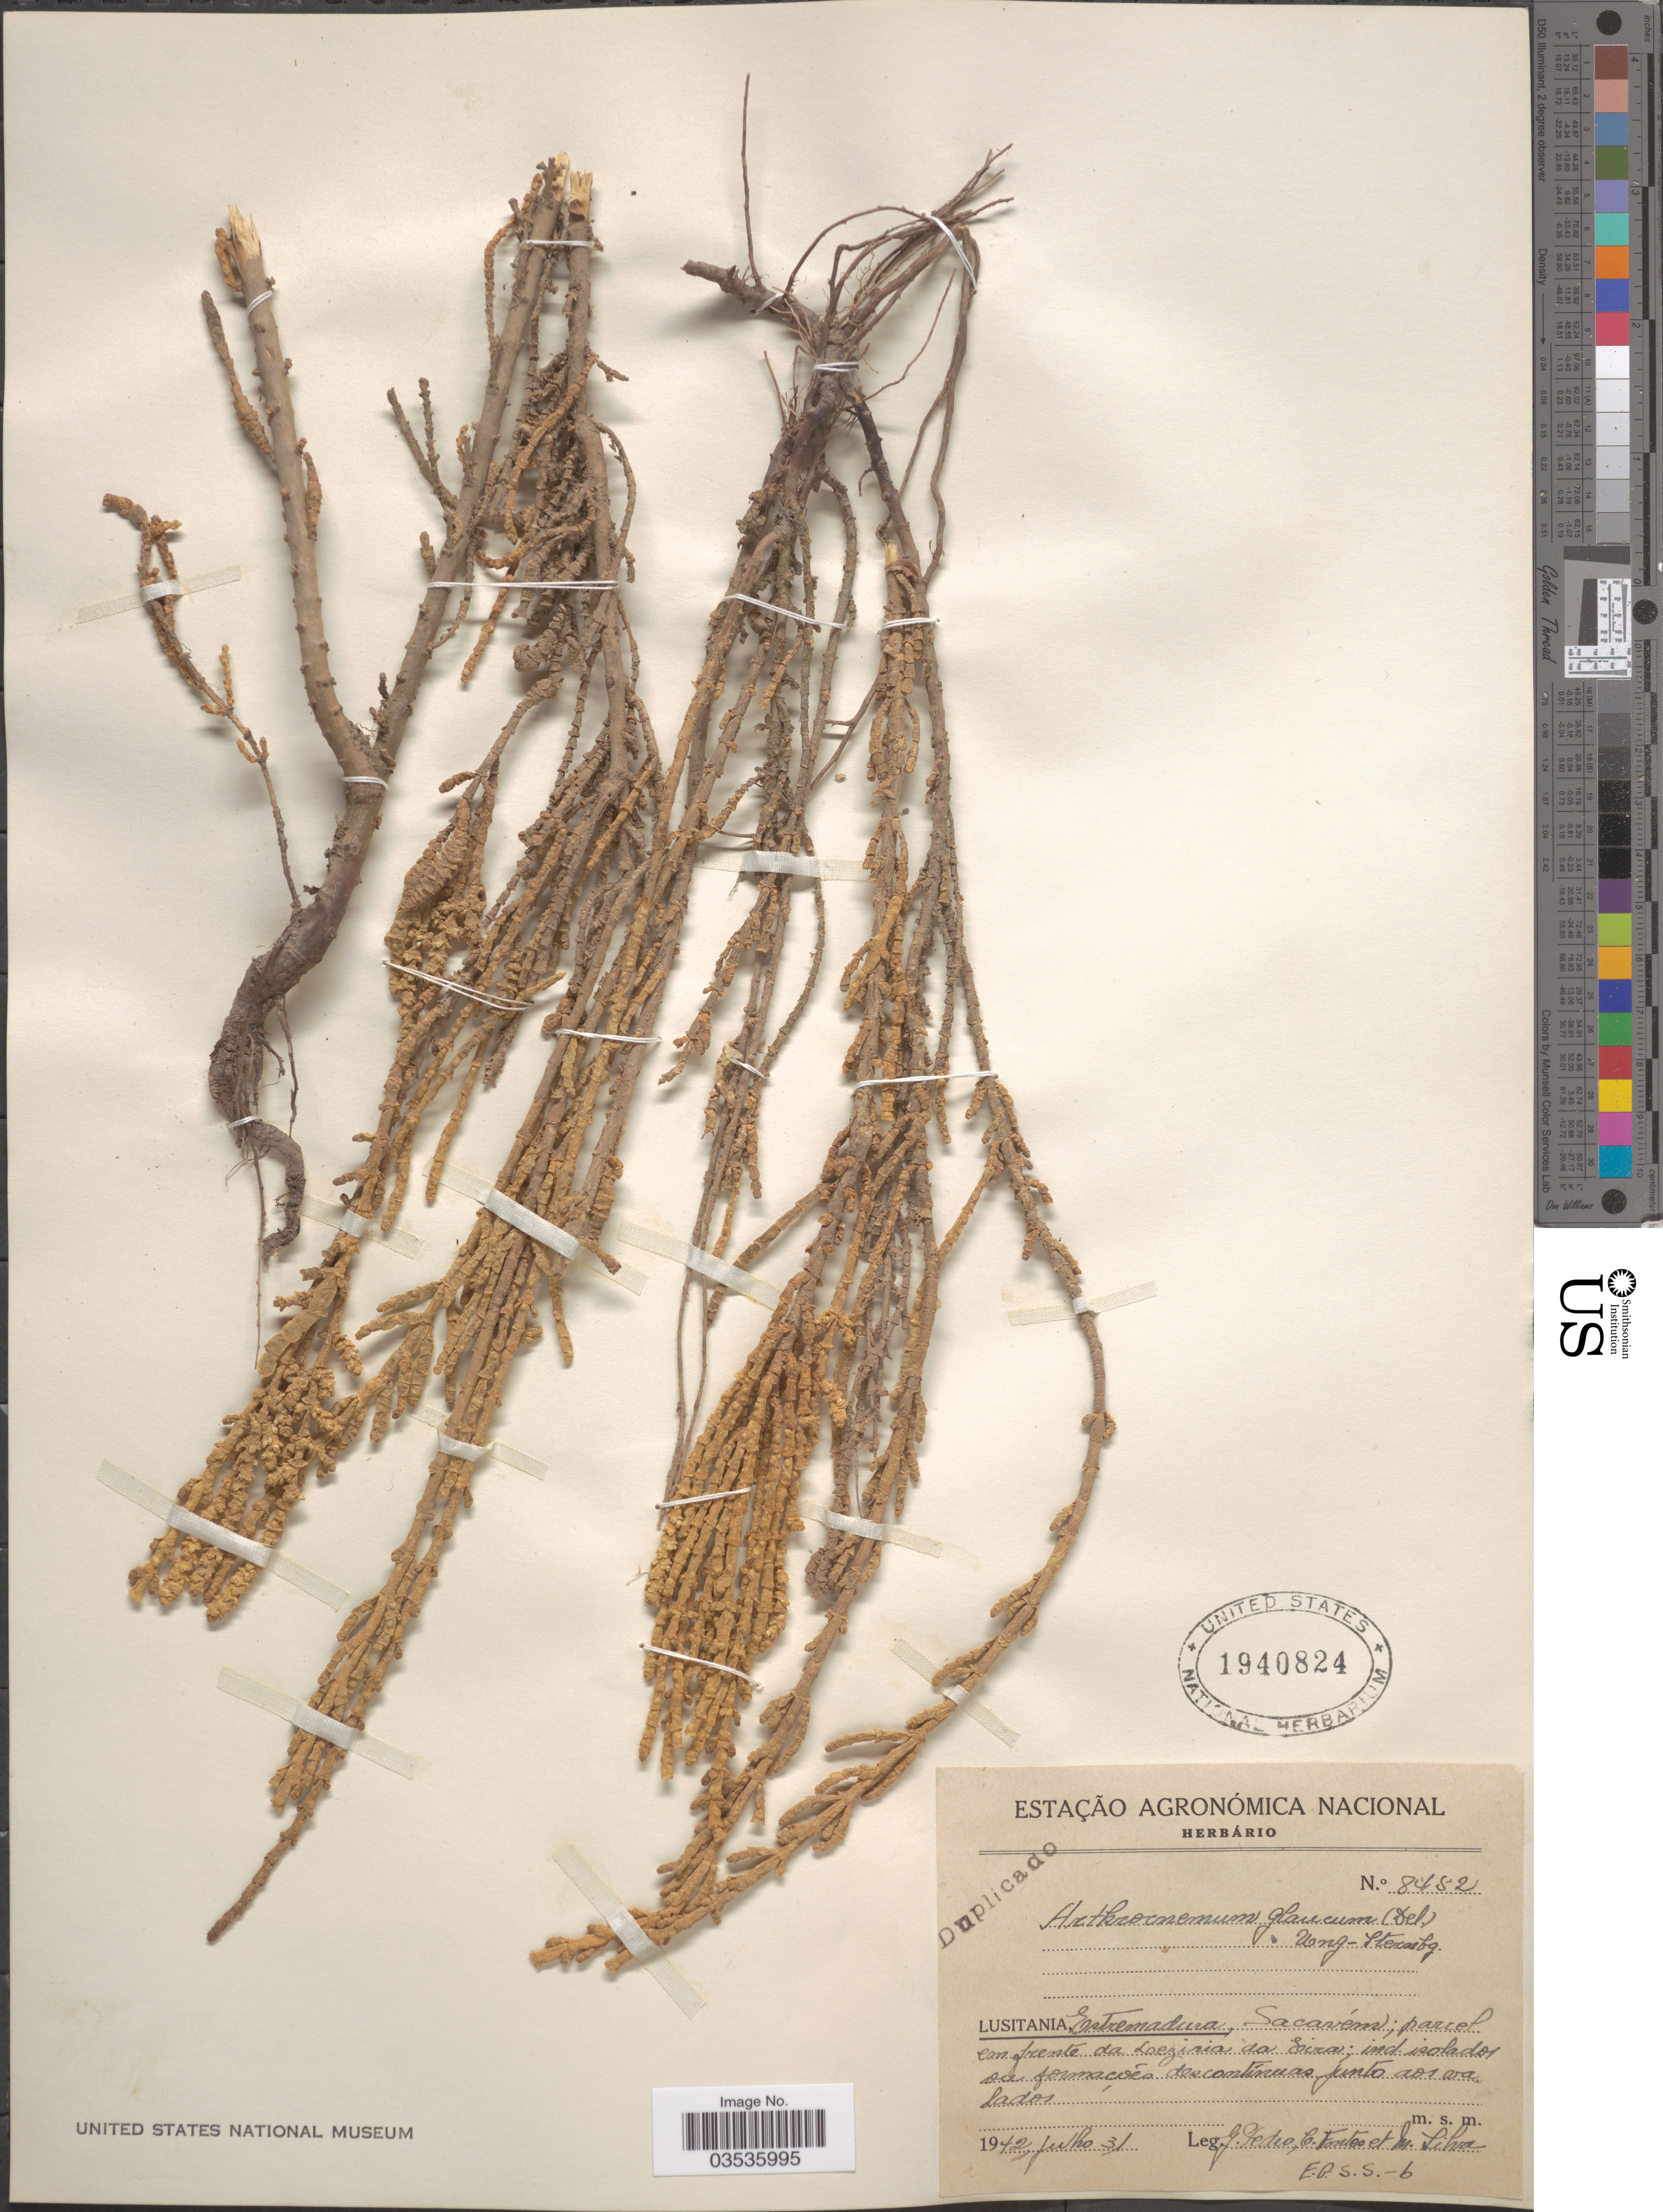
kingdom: Plantae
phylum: Tracheophyta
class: Magnoliopsida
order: Caryophyllales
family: Amaranthaceae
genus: Arthrocaulon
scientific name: Arthrocaulon macrostachyum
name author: (Moric.) Piirainen & G. Kadereit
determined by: Strong, Mark T., (BOT), Smithsonian Institution - National Museum of Natural History (UNITED STATES)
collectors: G. Pedro, C. Fontes & M. Liha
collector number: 8482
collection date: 1942-07-31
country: Spain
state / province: Extremadura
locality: Lusitania Estremadura. Sacavém; parcel em frente da Loeziria da Eira.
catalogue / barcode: US 1940824